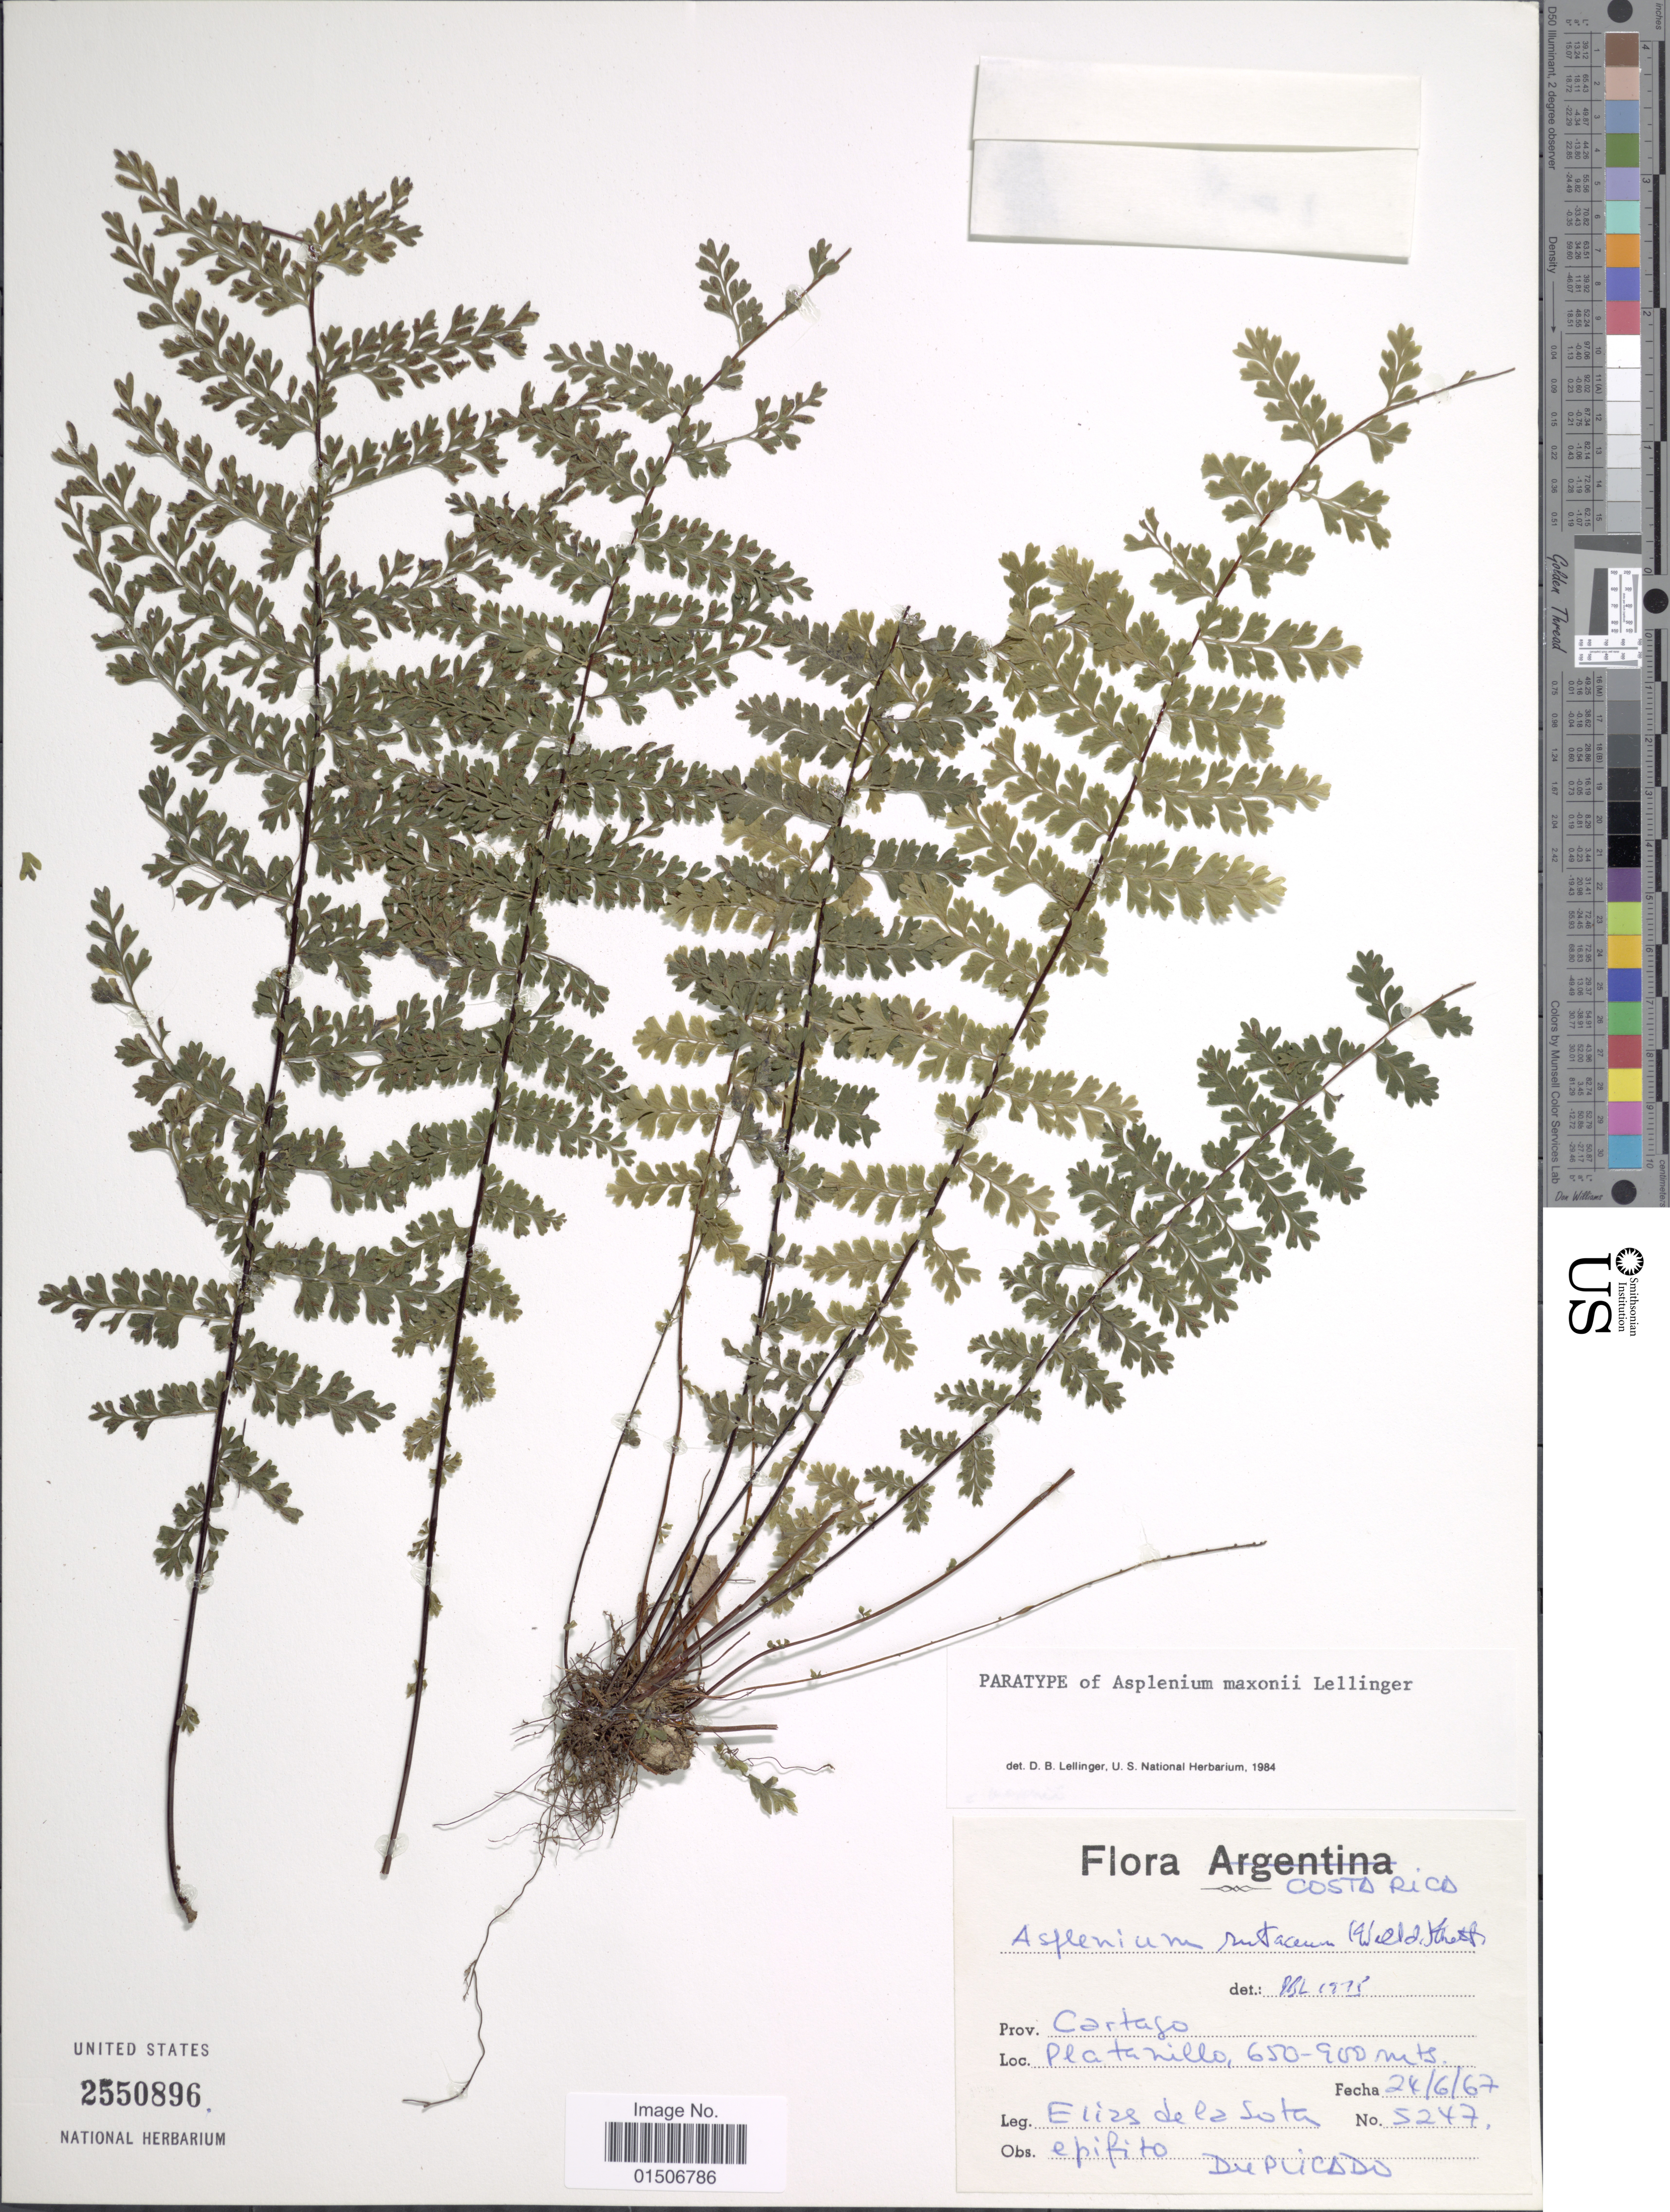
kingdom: Plantae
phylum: Tracheophyta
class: Polypodiopsida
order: Polypodiales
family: Aspleniaceae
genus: Asplenium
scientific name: Asplenium maxonii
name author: Lellinger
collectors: E. R. de la Sota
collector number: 5247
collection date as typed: Transcribed d/m/y: 24/6/67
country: Costa Rica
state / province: Cartago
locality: Platanillo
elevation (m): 650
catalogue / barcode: US 2550896